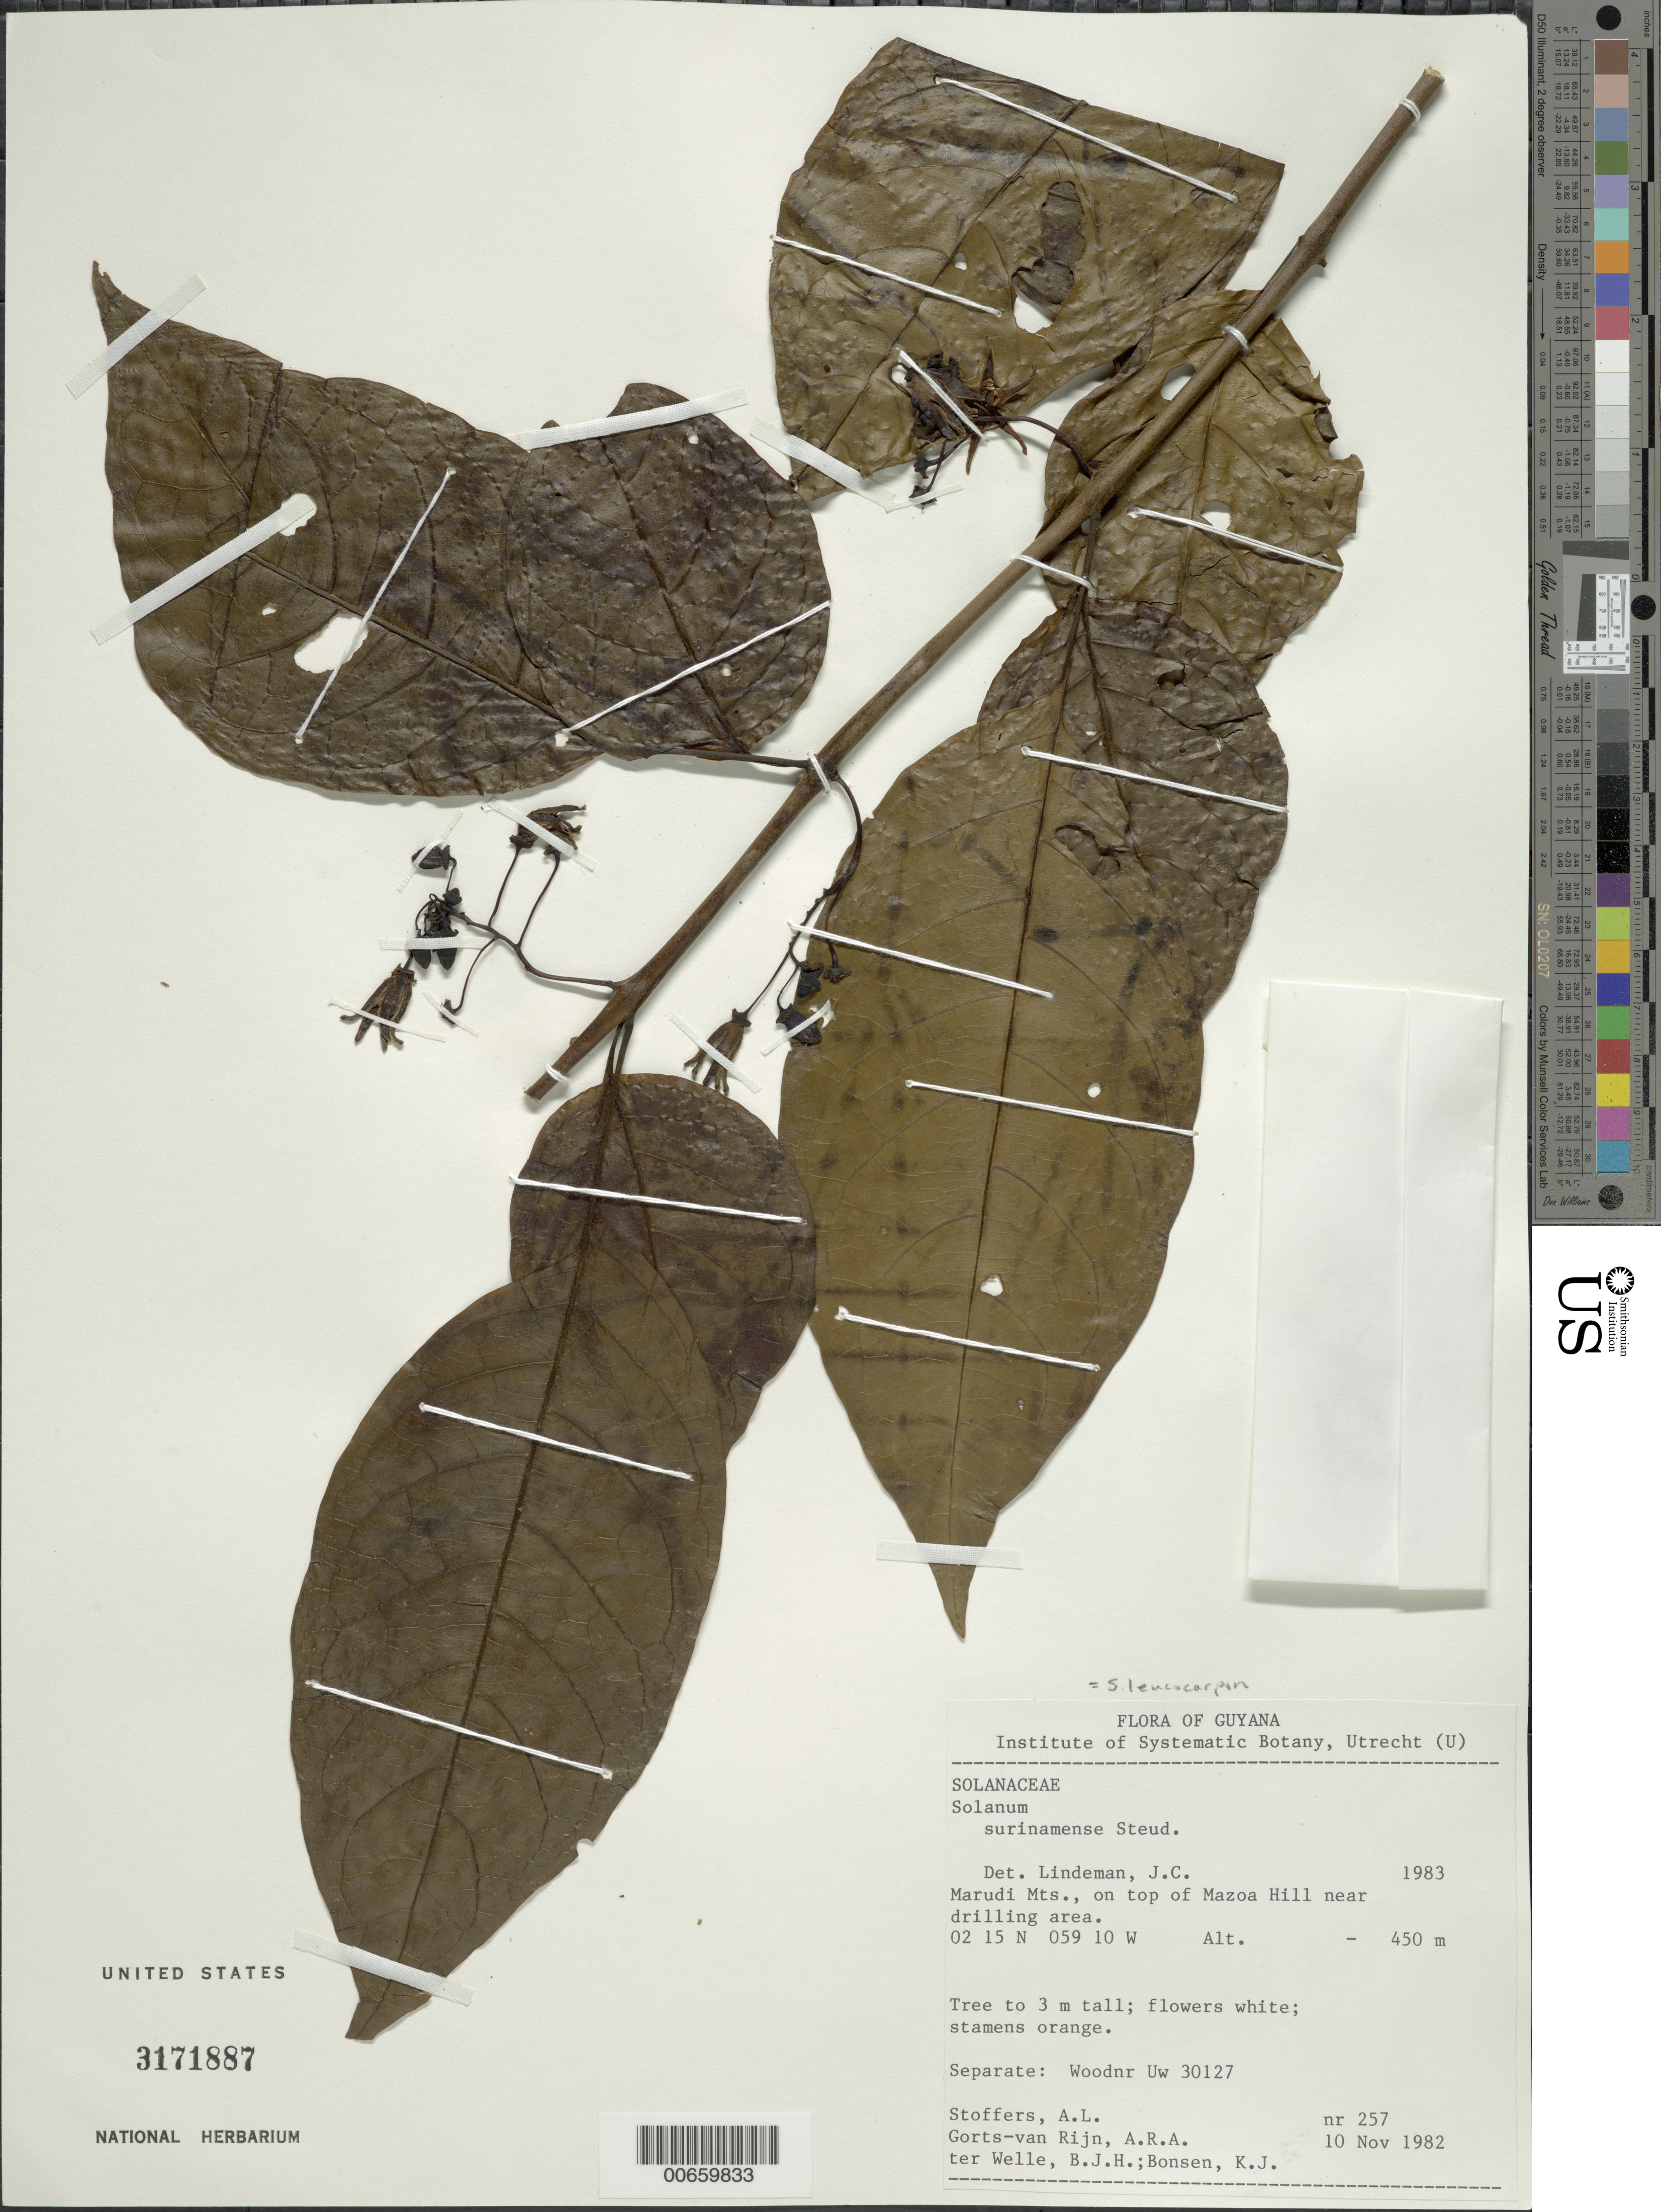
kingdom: Plantae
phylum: Tracheophyta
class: Magnoliopsida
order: Solanales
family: Solanaceae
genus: Solanum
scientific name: Solanum leucocarpon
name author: Dunal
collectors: A. Stoffers, A. .R. A. Görts-van Rijn, G. Mann & K. Bonsen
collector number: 257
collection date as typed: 11 Nov 1982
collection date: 1982-11-11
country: Guyana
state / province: U. Takutu-U. Essequibo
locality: Marudi Mts., on top of Mazoa hill near drilling area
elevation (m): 450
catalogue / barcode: US 3171887